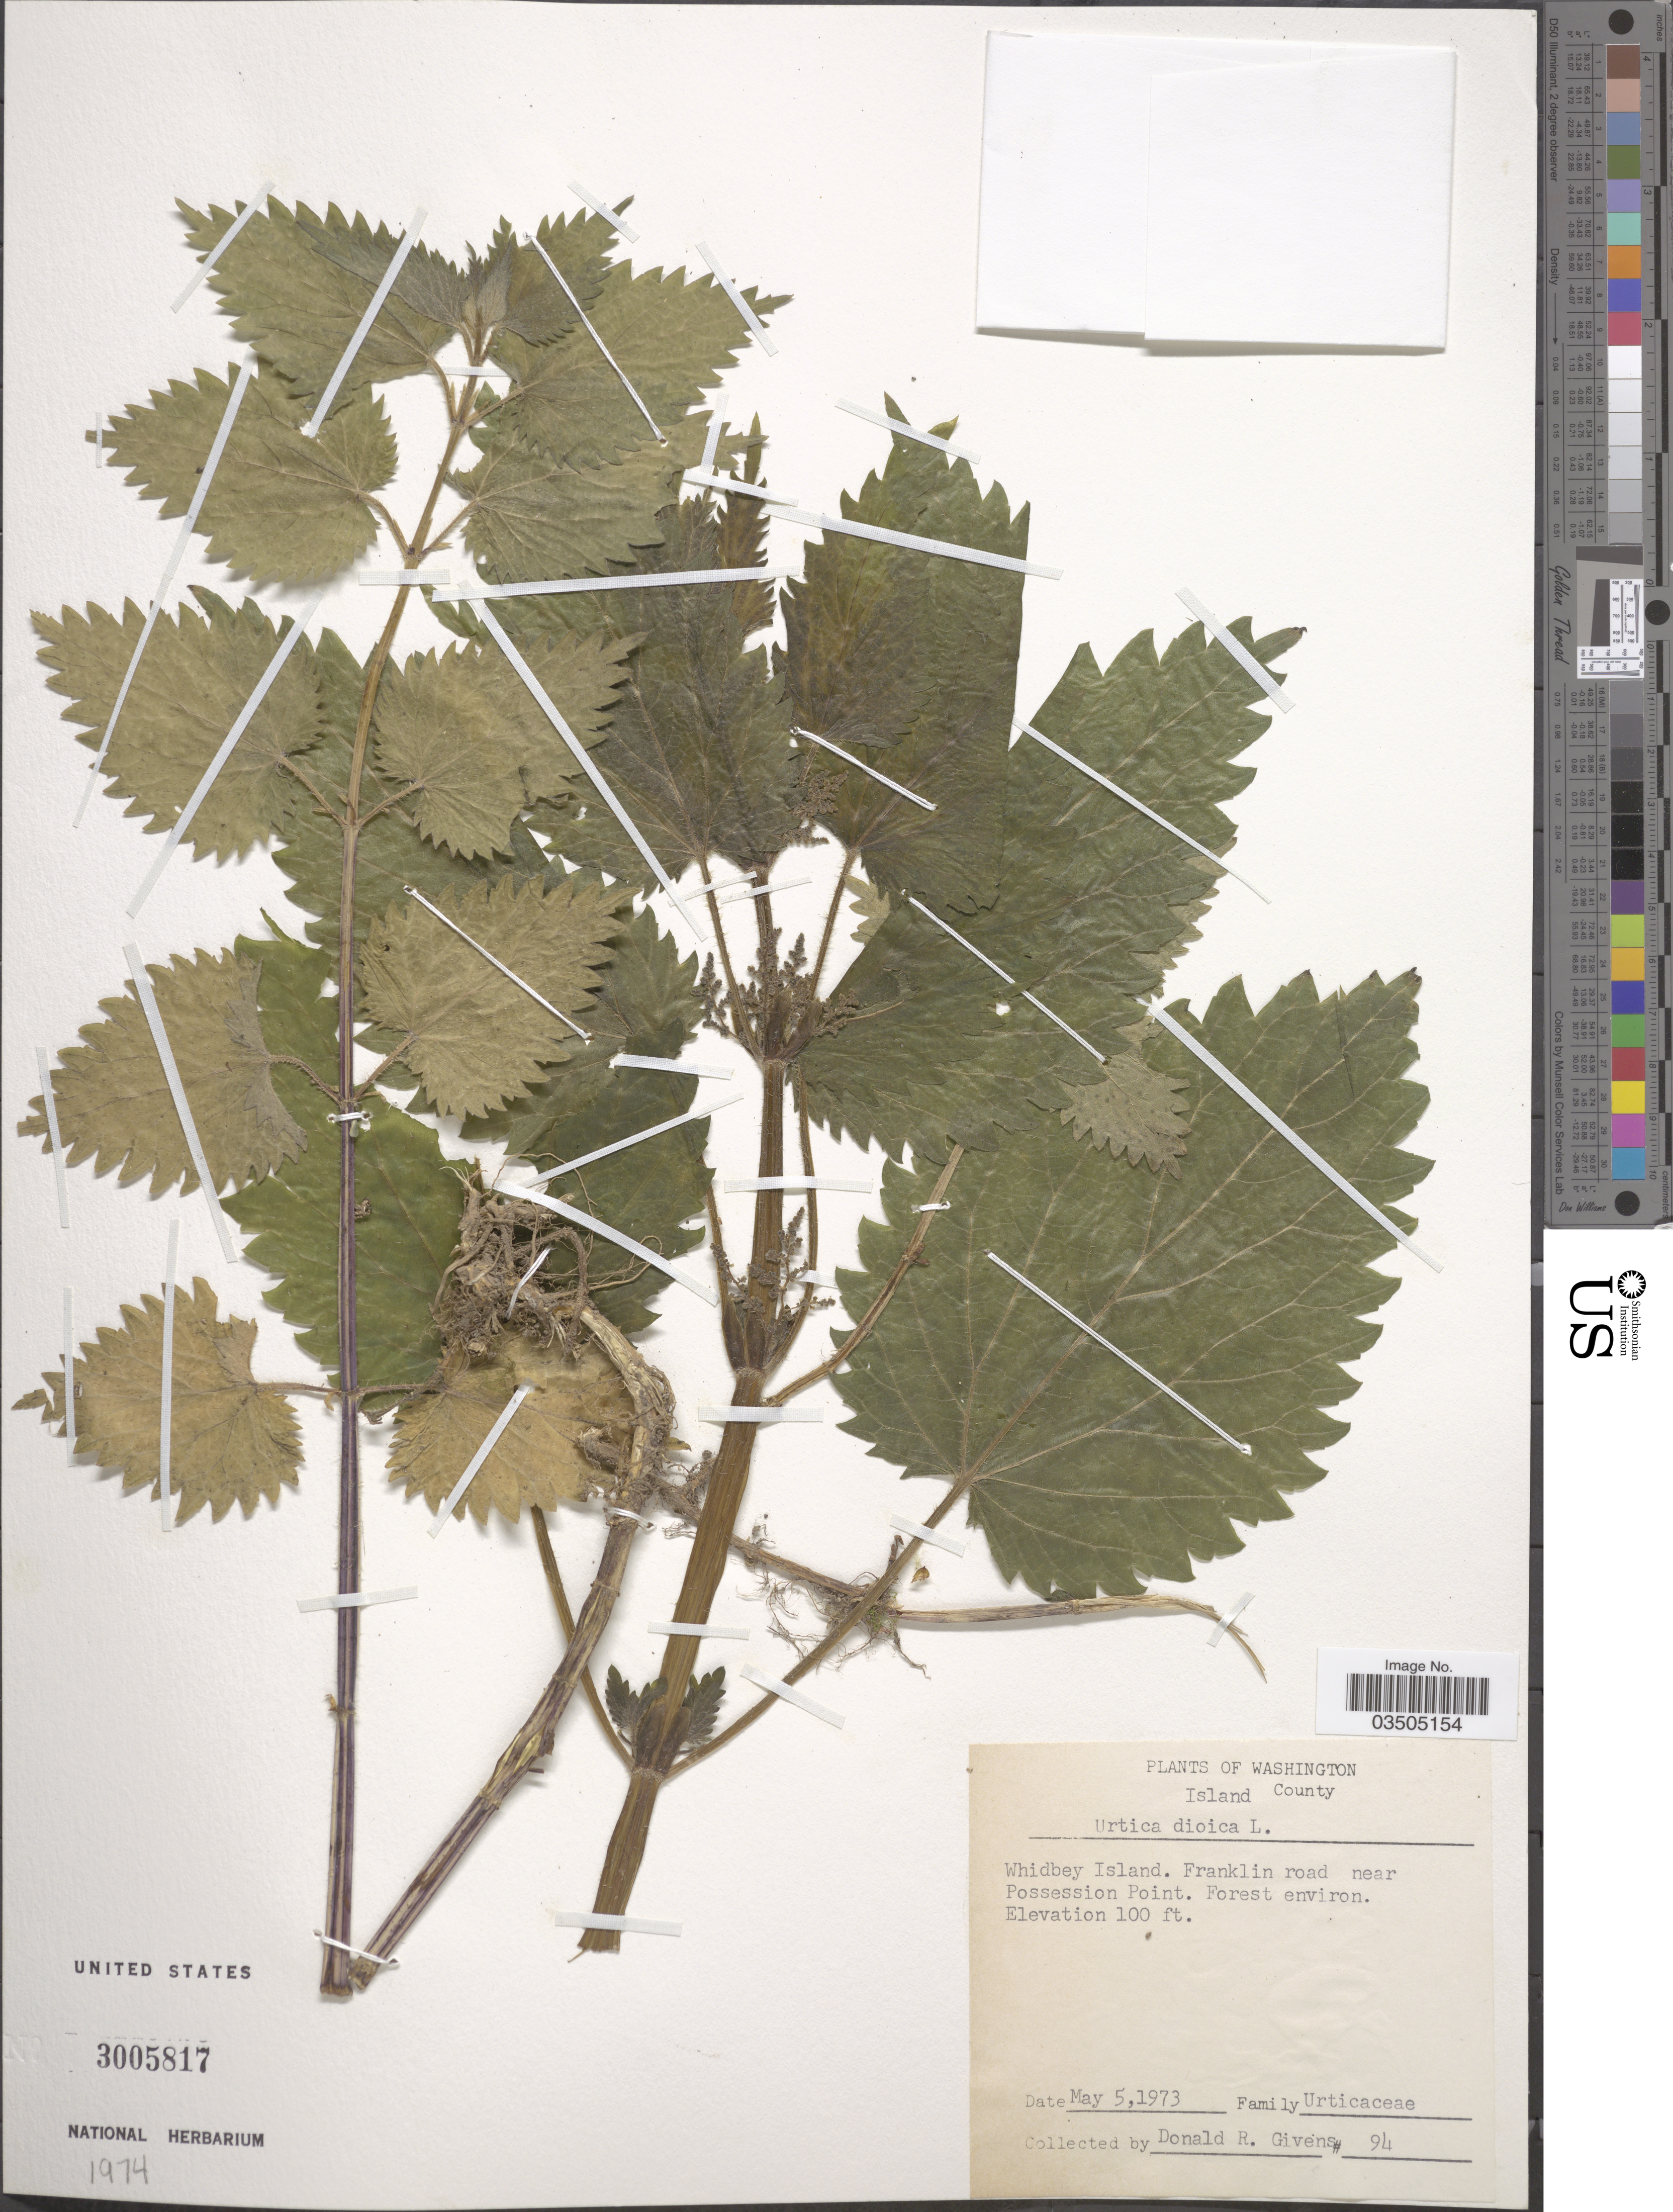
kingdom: Plantae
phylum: Tracheophyta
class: Magnoliopsida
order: Rosales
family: Urticaceae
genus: Urtica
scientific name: Urtica dioica subsp. gracilis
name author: L.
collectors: D. Givens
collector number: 94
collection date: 1973-05-05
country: United States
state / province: Washington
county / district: Island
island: Whidbey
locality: Island County. Whidbey Island. Franklin road near Possession Point.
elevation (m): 30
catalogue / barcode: US 3005817